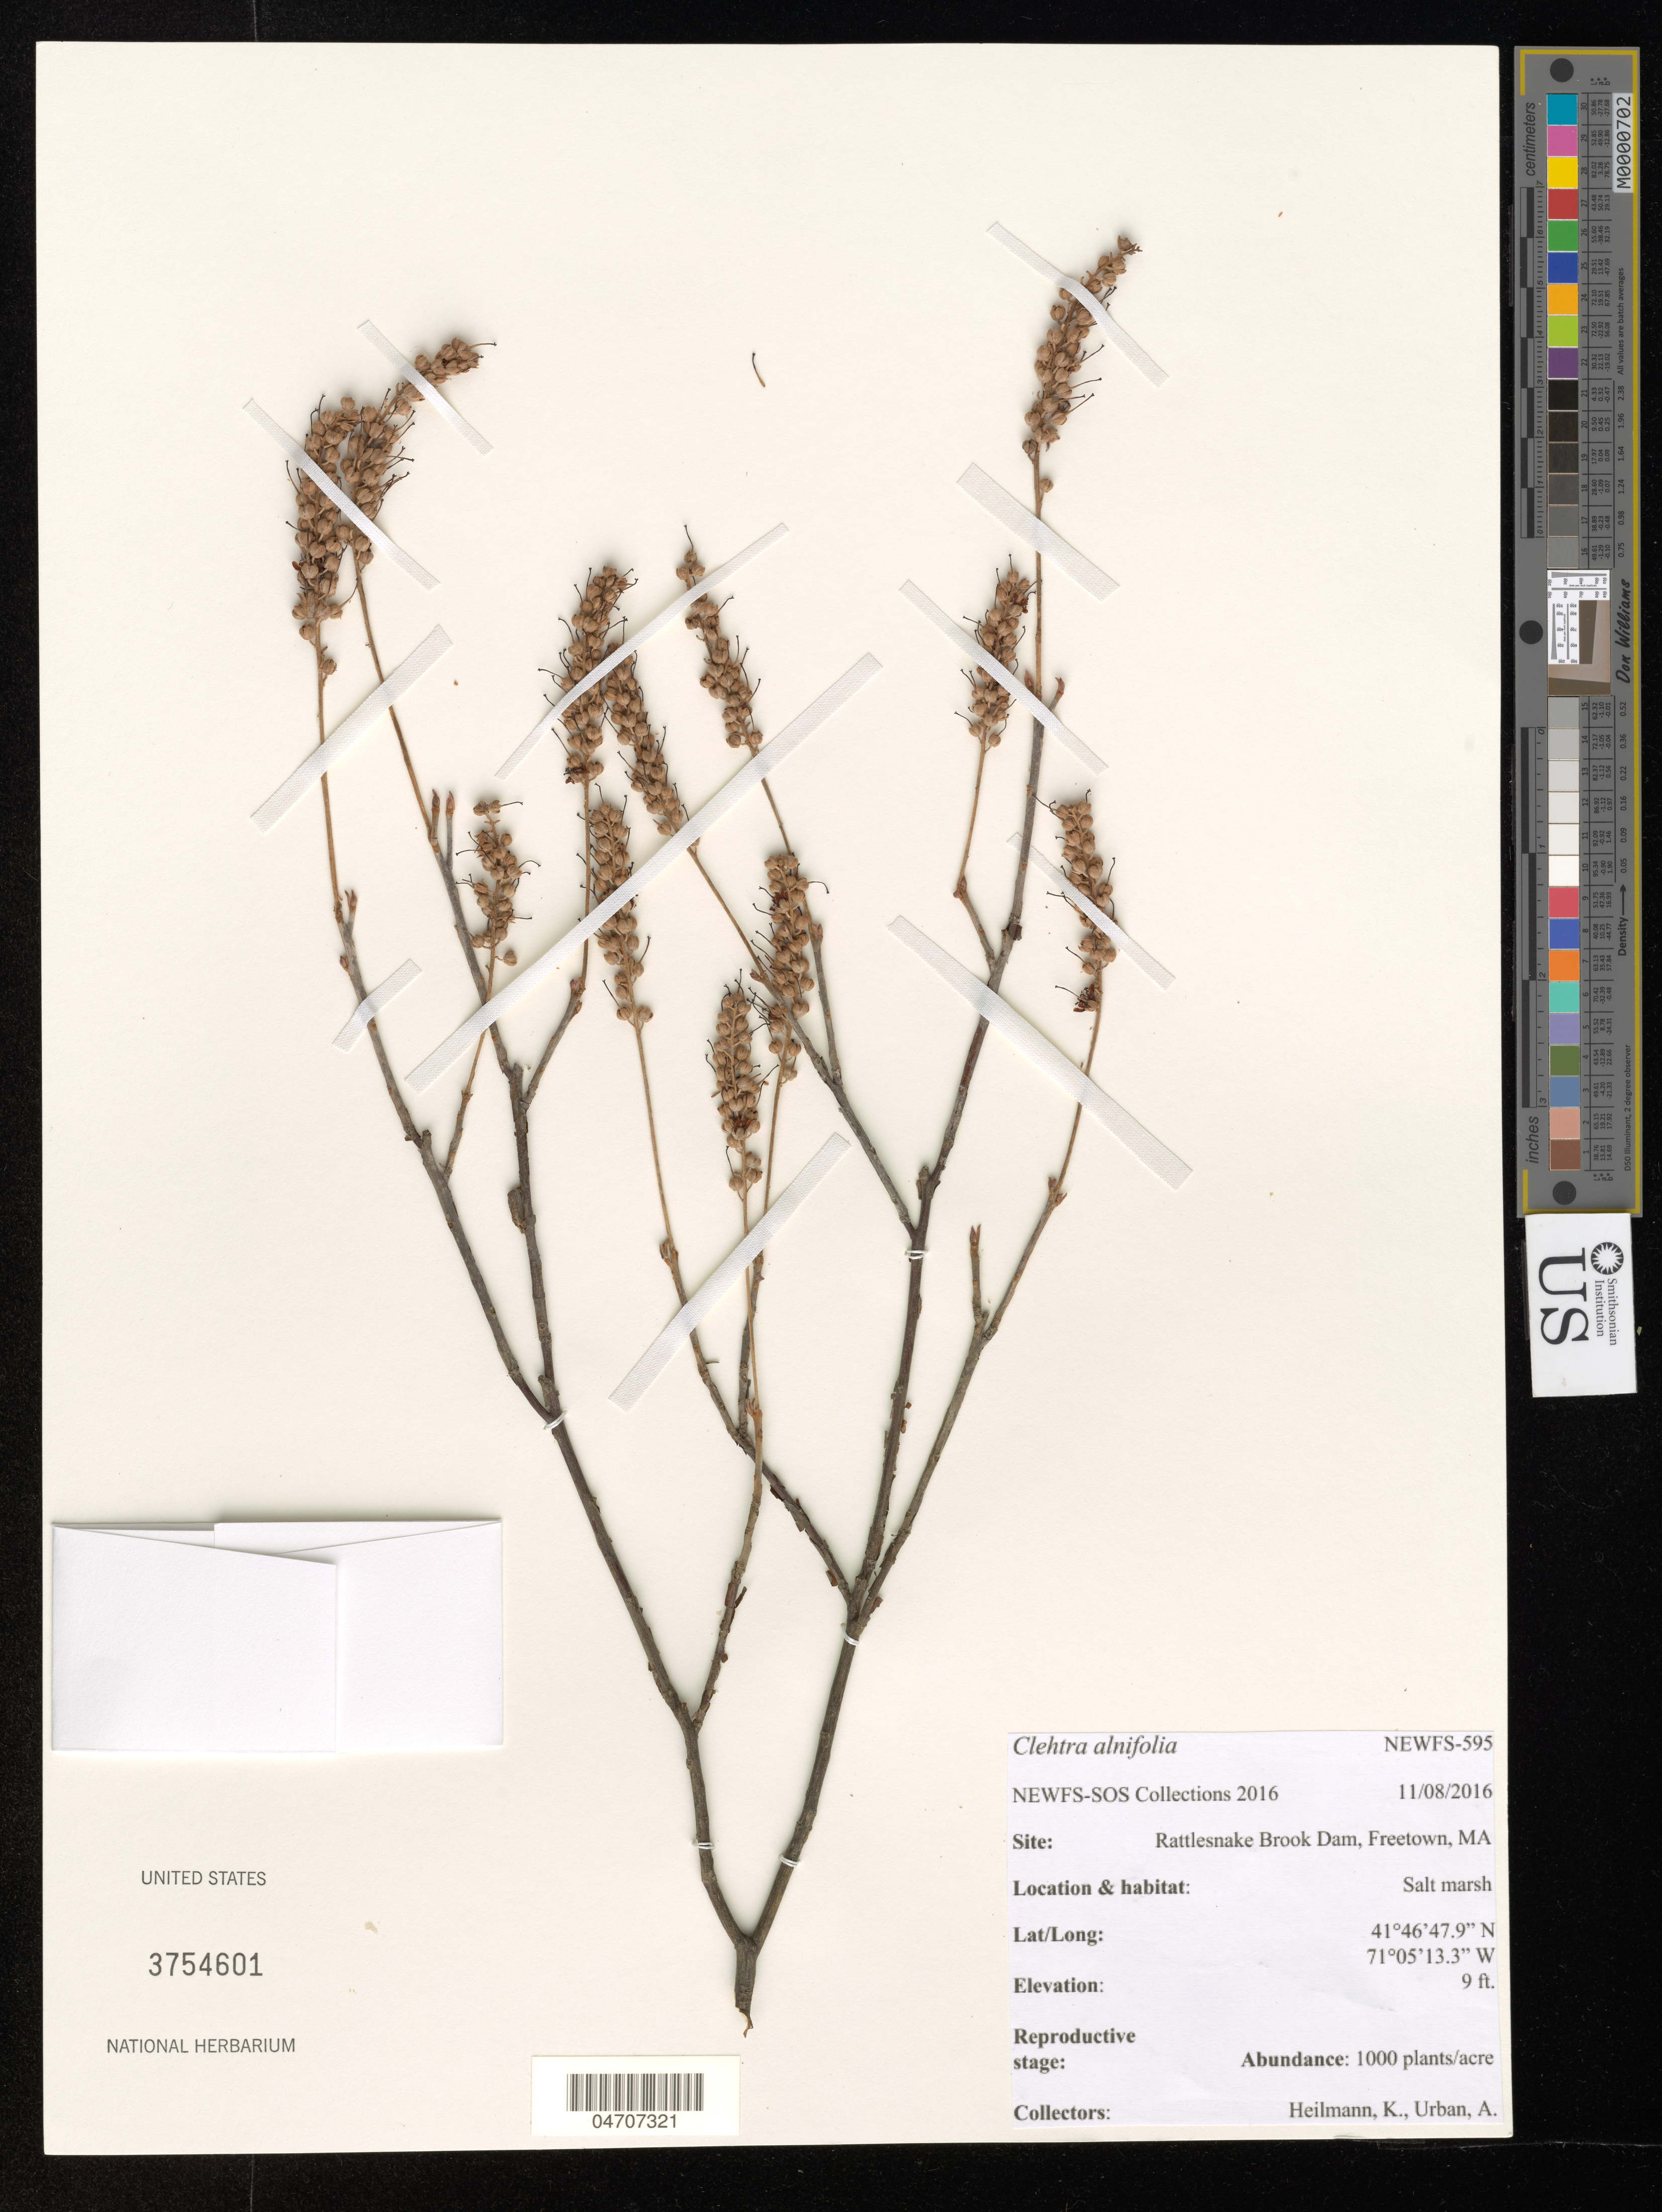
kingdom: Plantae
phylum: Tracheophyta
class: Magnoliopsida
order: Ericales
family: Clethraceae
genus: Clethra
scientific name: Clethra alnifolia sensu Blanco non L.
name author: (L.) Blanco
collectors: K. Heilmann & A. Urban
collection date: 2016-11-08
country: United States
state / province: Massachusetts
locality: Site: Rattlesnake Brook Dam, Freetown, MA.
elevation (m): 3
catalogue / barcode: US 3754601